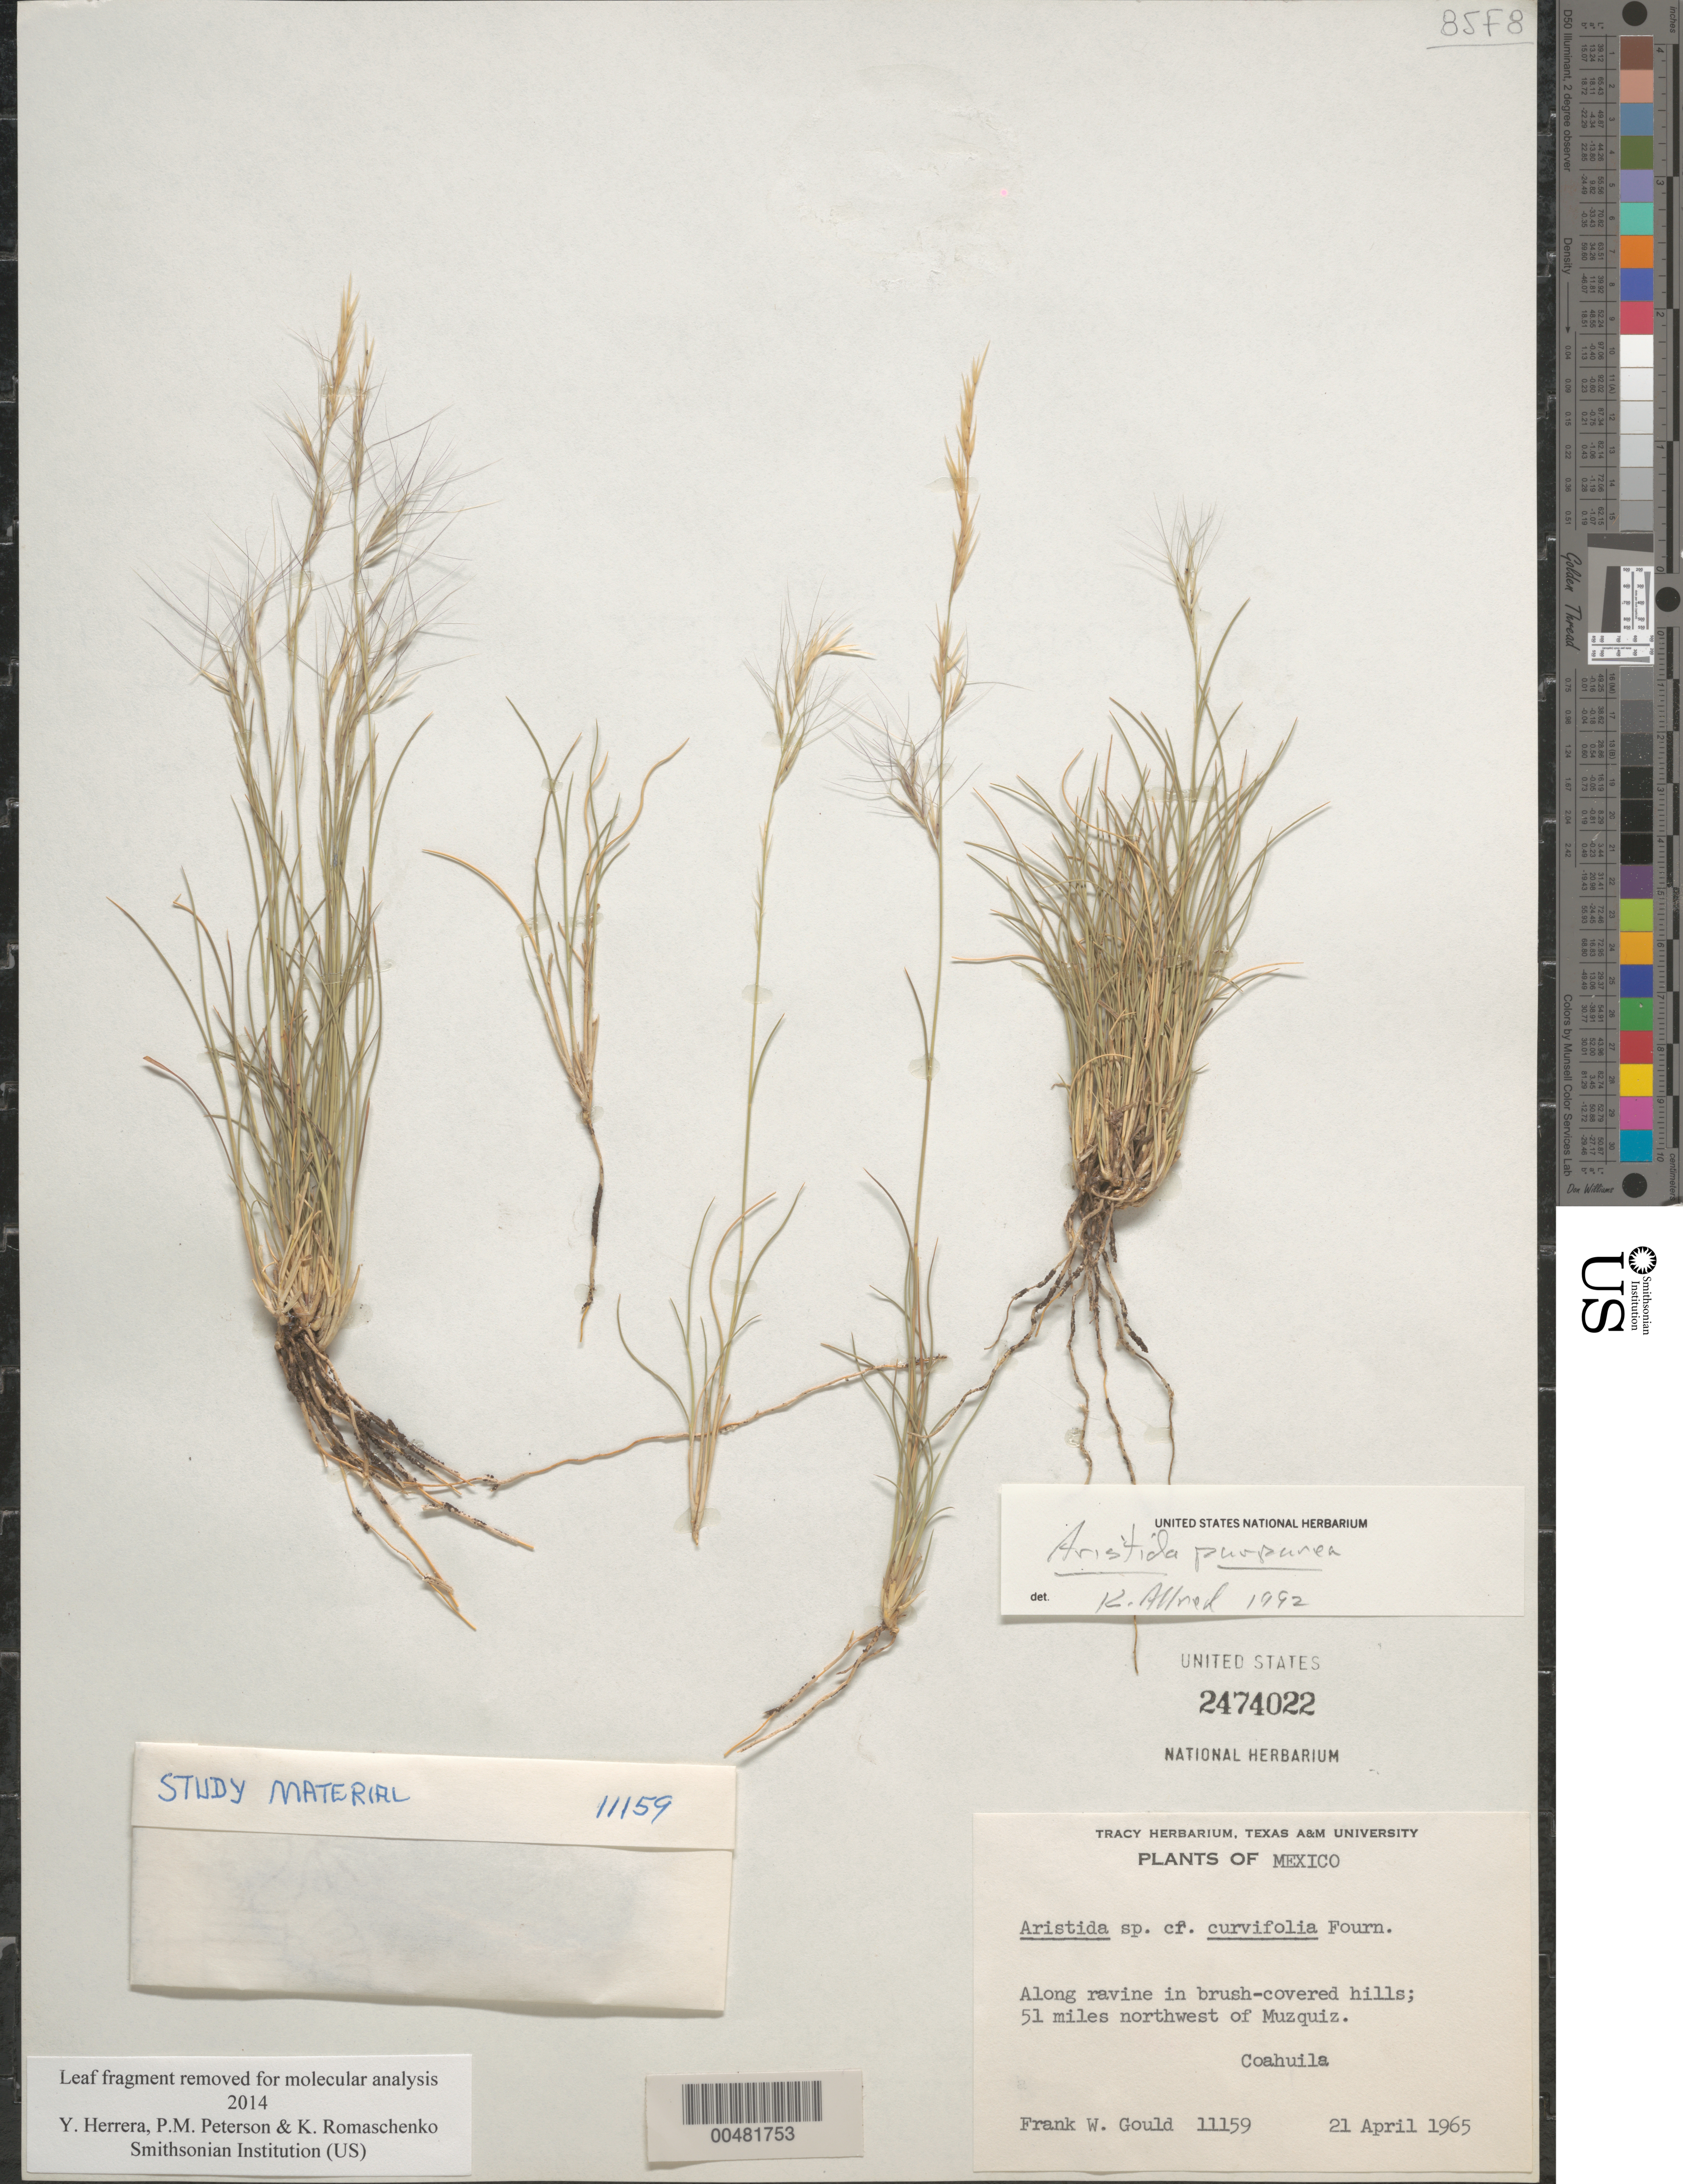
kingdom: Plantae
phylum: Tracheophyta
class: Liliopsida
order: Poales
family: Poaceae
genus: Aristida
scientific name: Aristida purpurea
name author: Nutt.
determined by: Allred, K.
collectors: F. W. Gould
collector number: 11159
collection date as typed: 21 Apr 1965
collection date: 1965-04-21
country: Mexico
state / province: Coahuila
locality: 51 mi NW of Muzquiz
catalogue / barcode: US 2474022